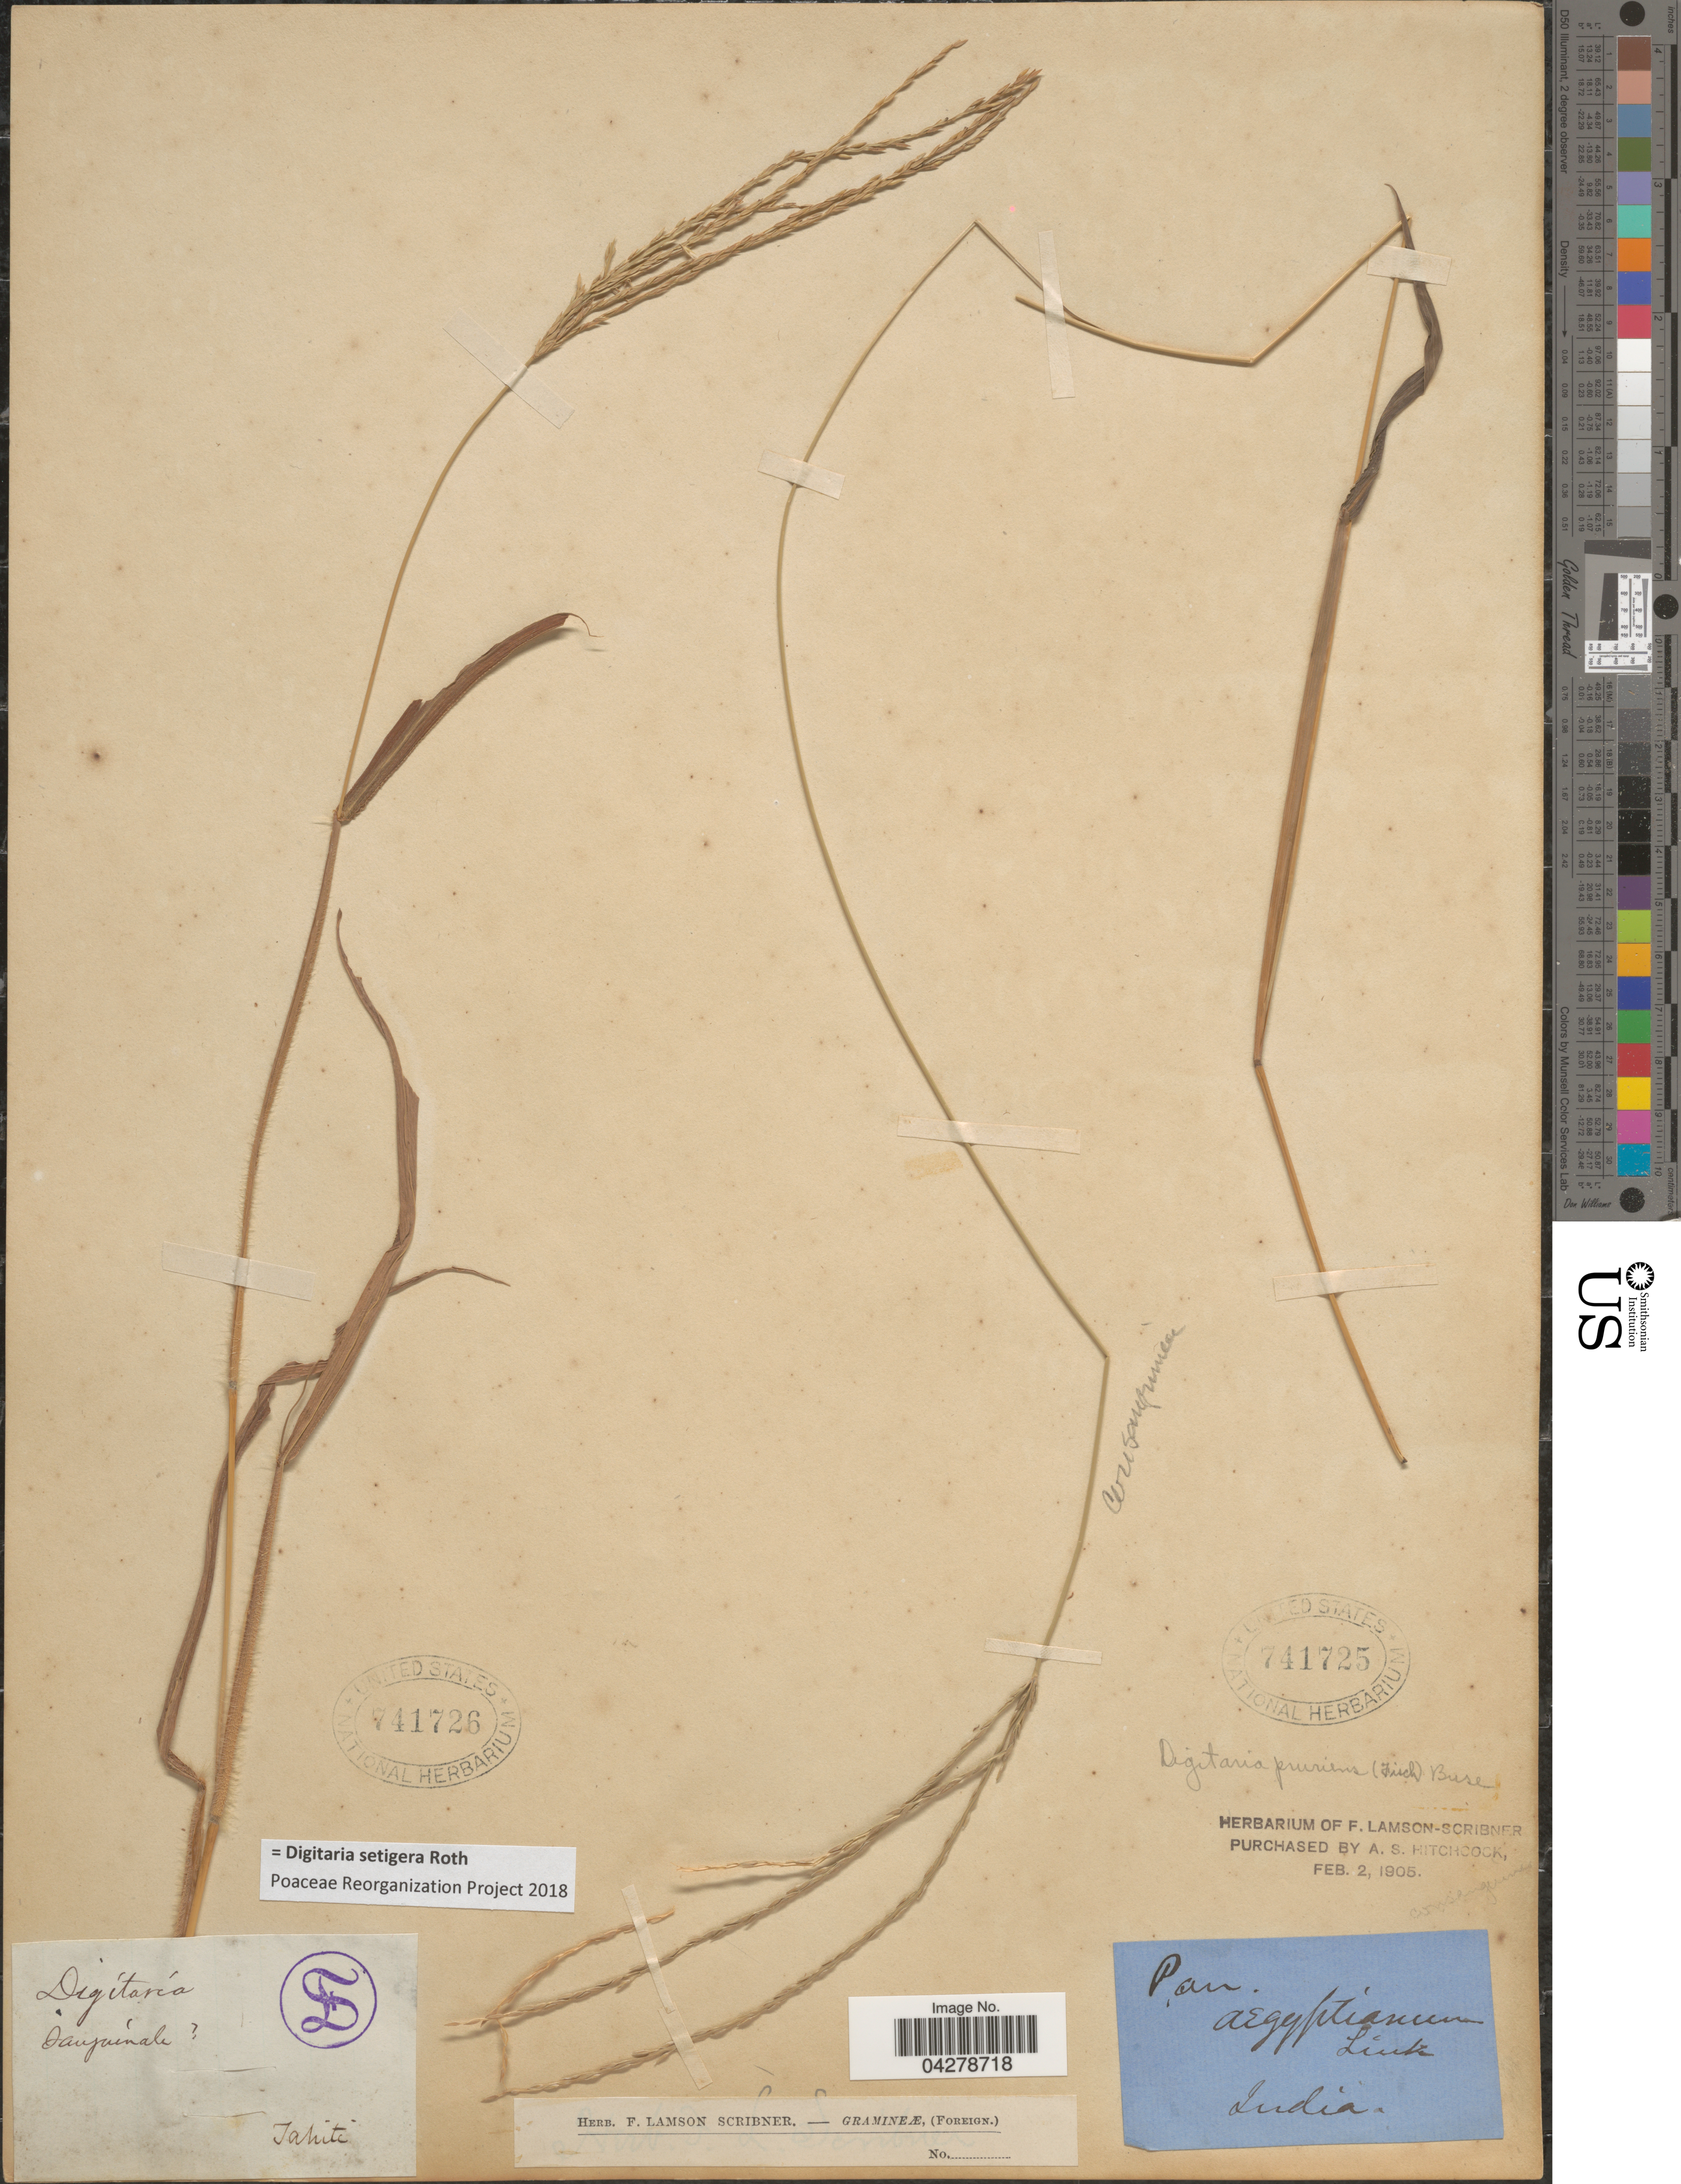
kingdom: Plantae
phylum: Tracheophyta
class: Liliopsida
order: Poales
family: Poaceae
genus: Digitaria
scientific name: Digitaria setigera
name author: Roth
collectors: ex herb. F. Lamson Scribner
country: India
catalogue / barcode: US 741725-2